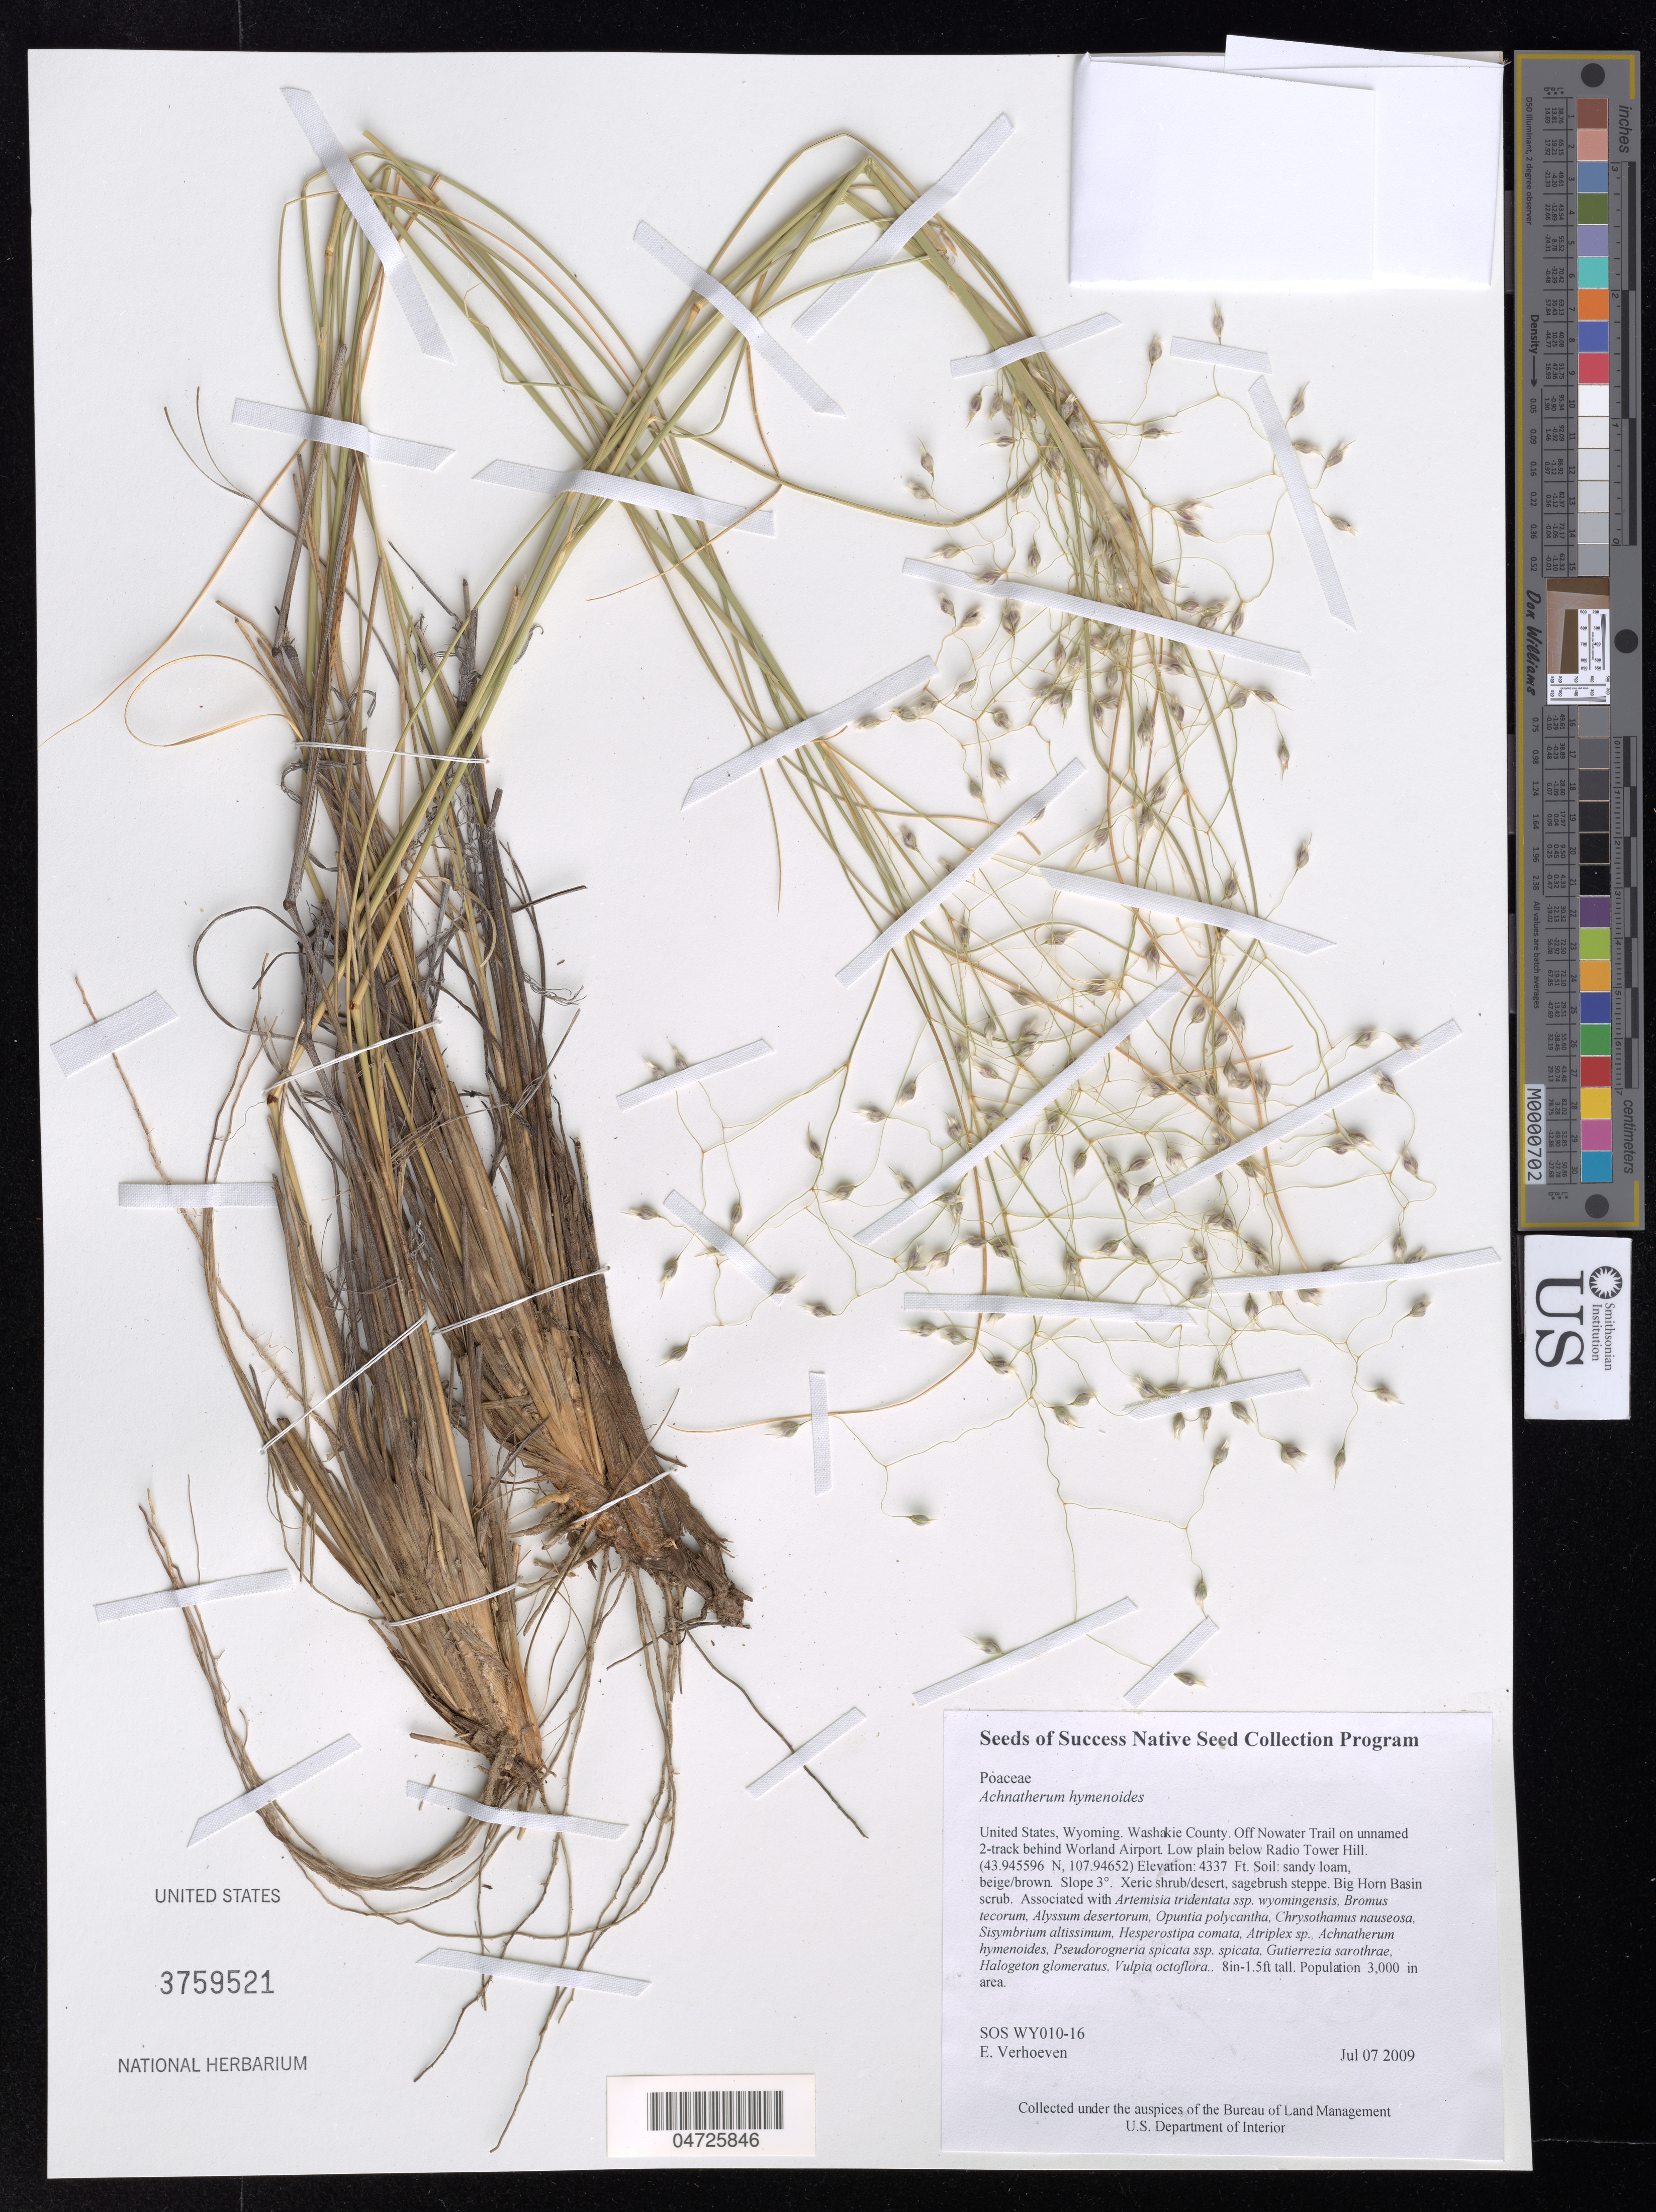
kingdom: Plantae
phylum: Tracheophyta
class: Liliopsida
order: Poales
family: Poaceae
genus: Achnatherum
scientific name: Achnatherum hymenoides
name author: (Roem. & Schult.) Barkworth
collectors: E. Verhoeven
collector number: SOS WY010-16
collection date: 2009-07-07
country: United States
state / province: Wyoming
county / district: Washakie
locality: Washakie County. Off Nowater Trail on unnamed 2-track behind Worland Airport. Low plain below Radio Tower Hill.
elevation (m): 1322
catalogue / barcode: US 3759521